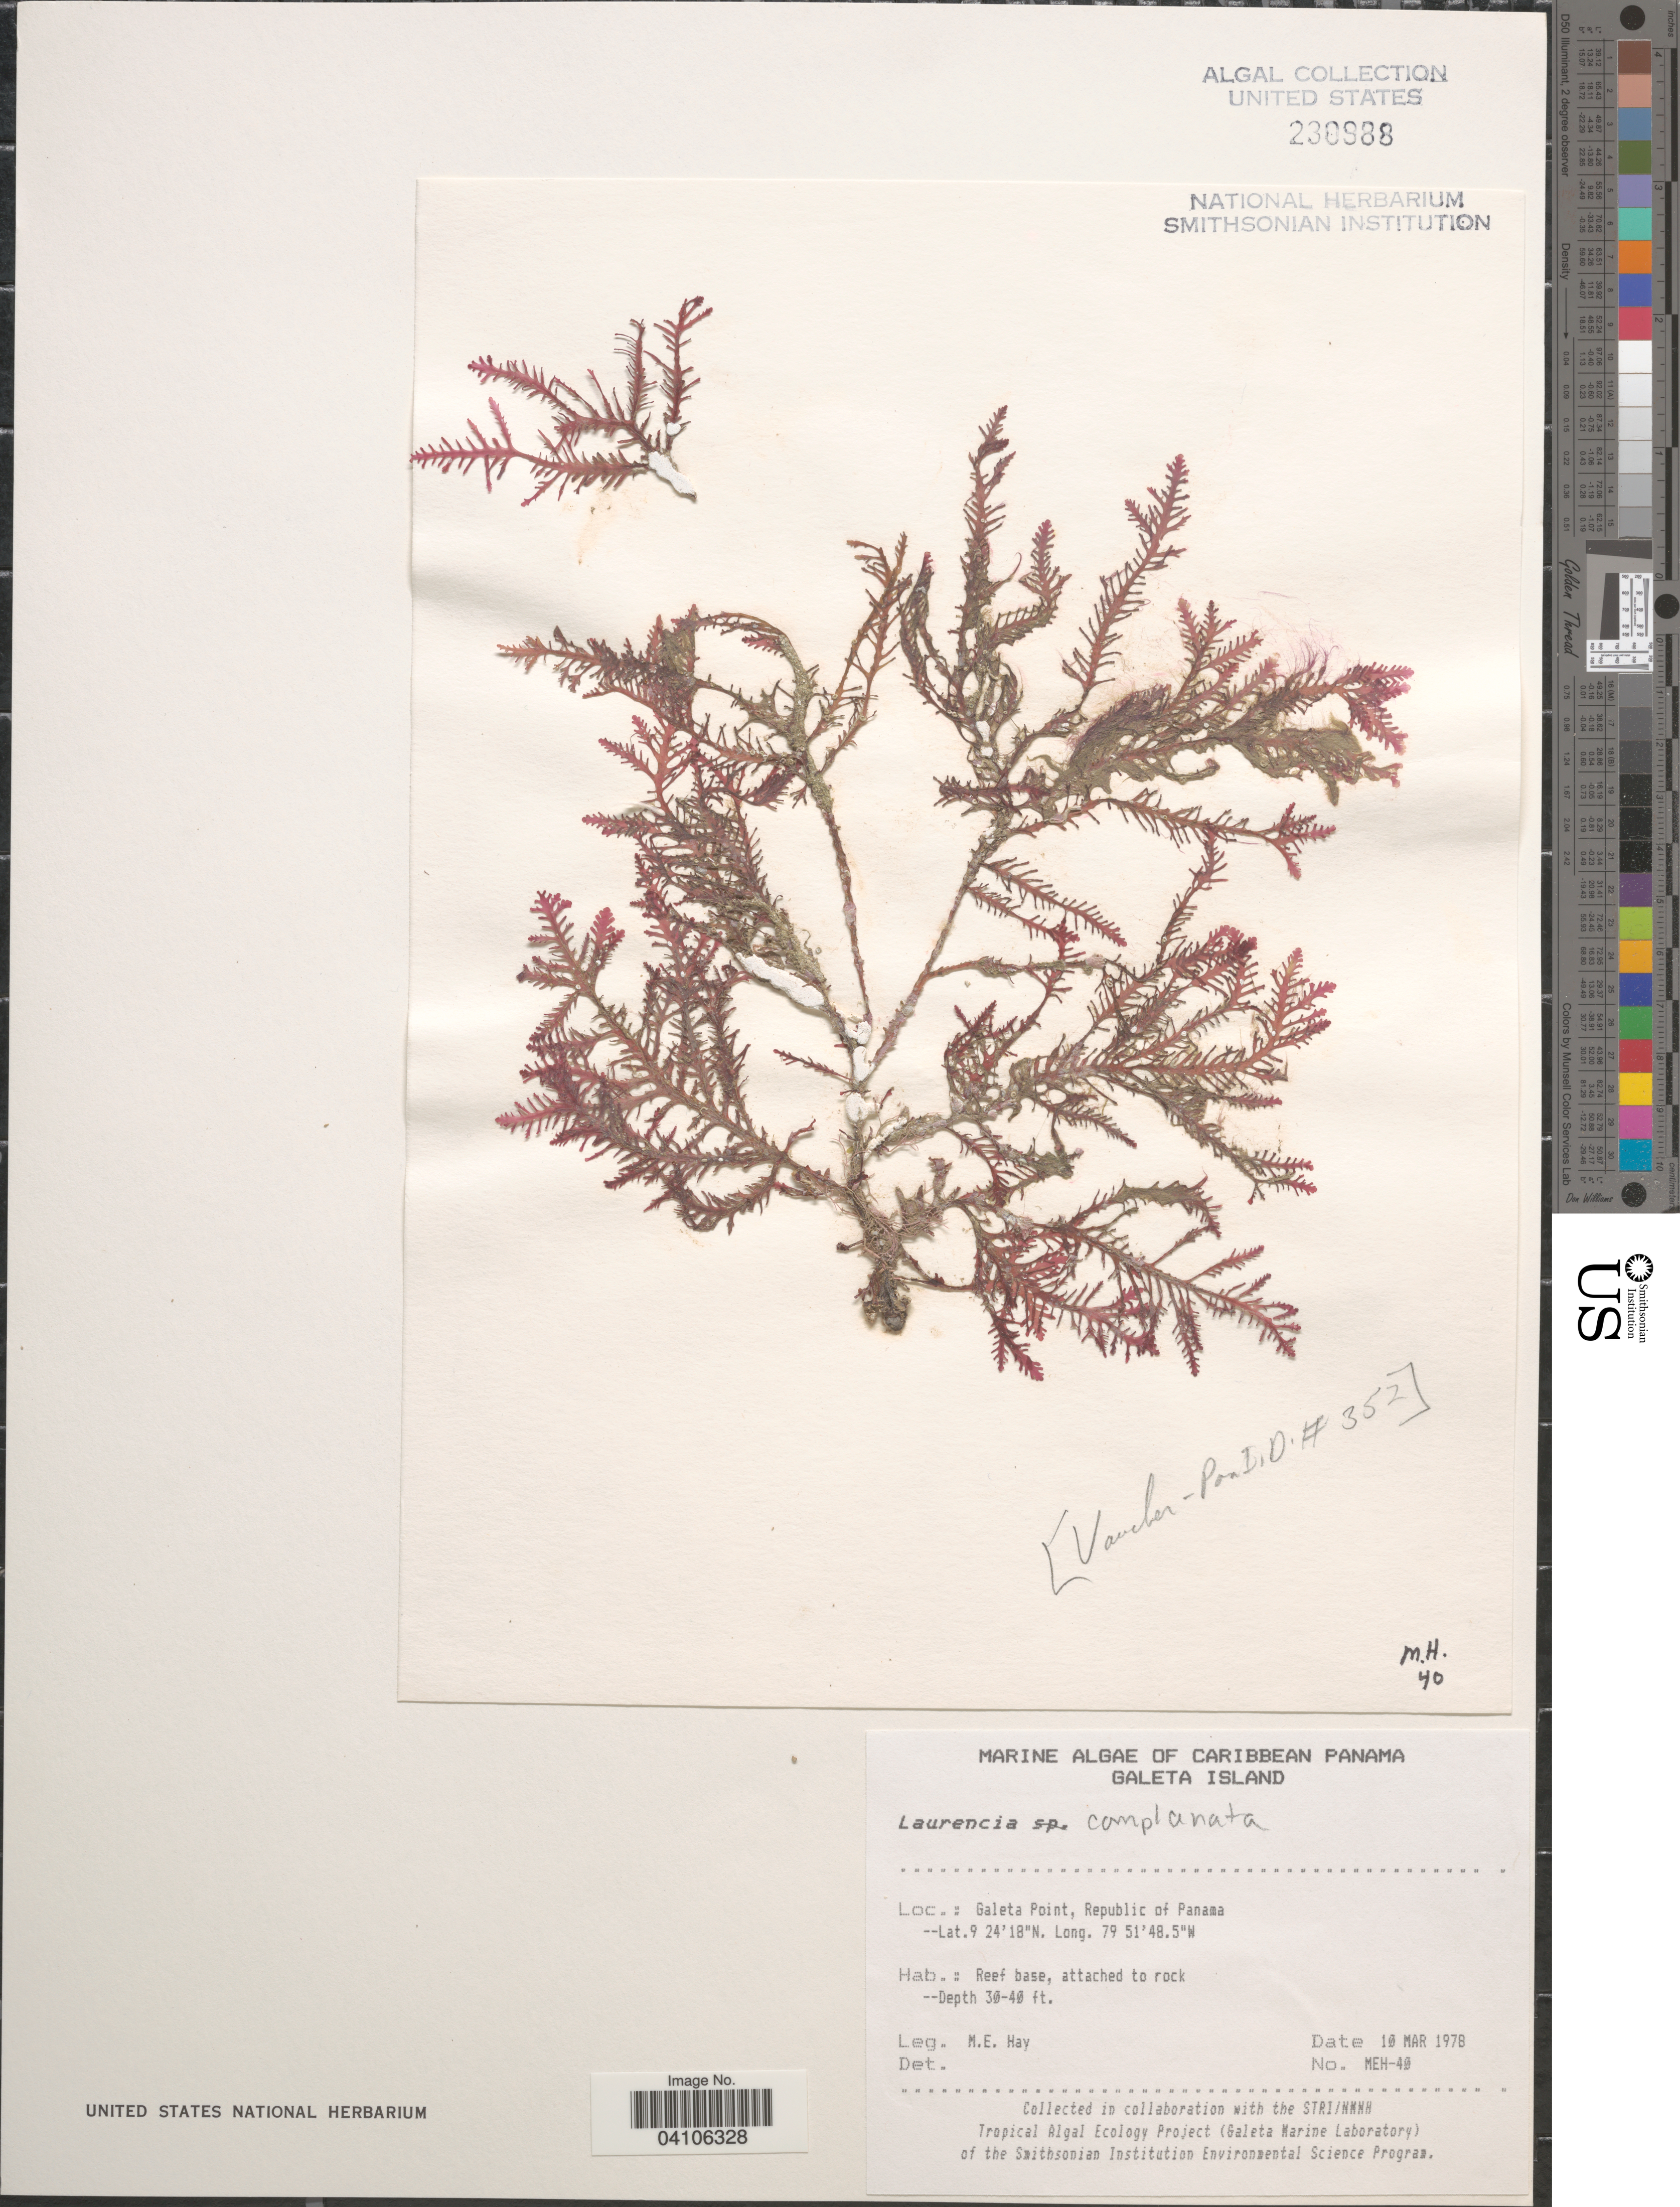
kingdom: Plantae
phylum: Rhodophyta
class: Florideophyceae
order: Ceramiales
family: Rhodomelaceae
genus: Laurencia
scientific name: Laurencia complanata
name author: (Suhr) Kütz.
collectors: M. E. Hay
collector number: MEH-40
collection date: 1978-03-10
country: Panama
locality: Caribbean Panama. Galeta Point, Republic of Panama.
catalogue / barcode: US 230988